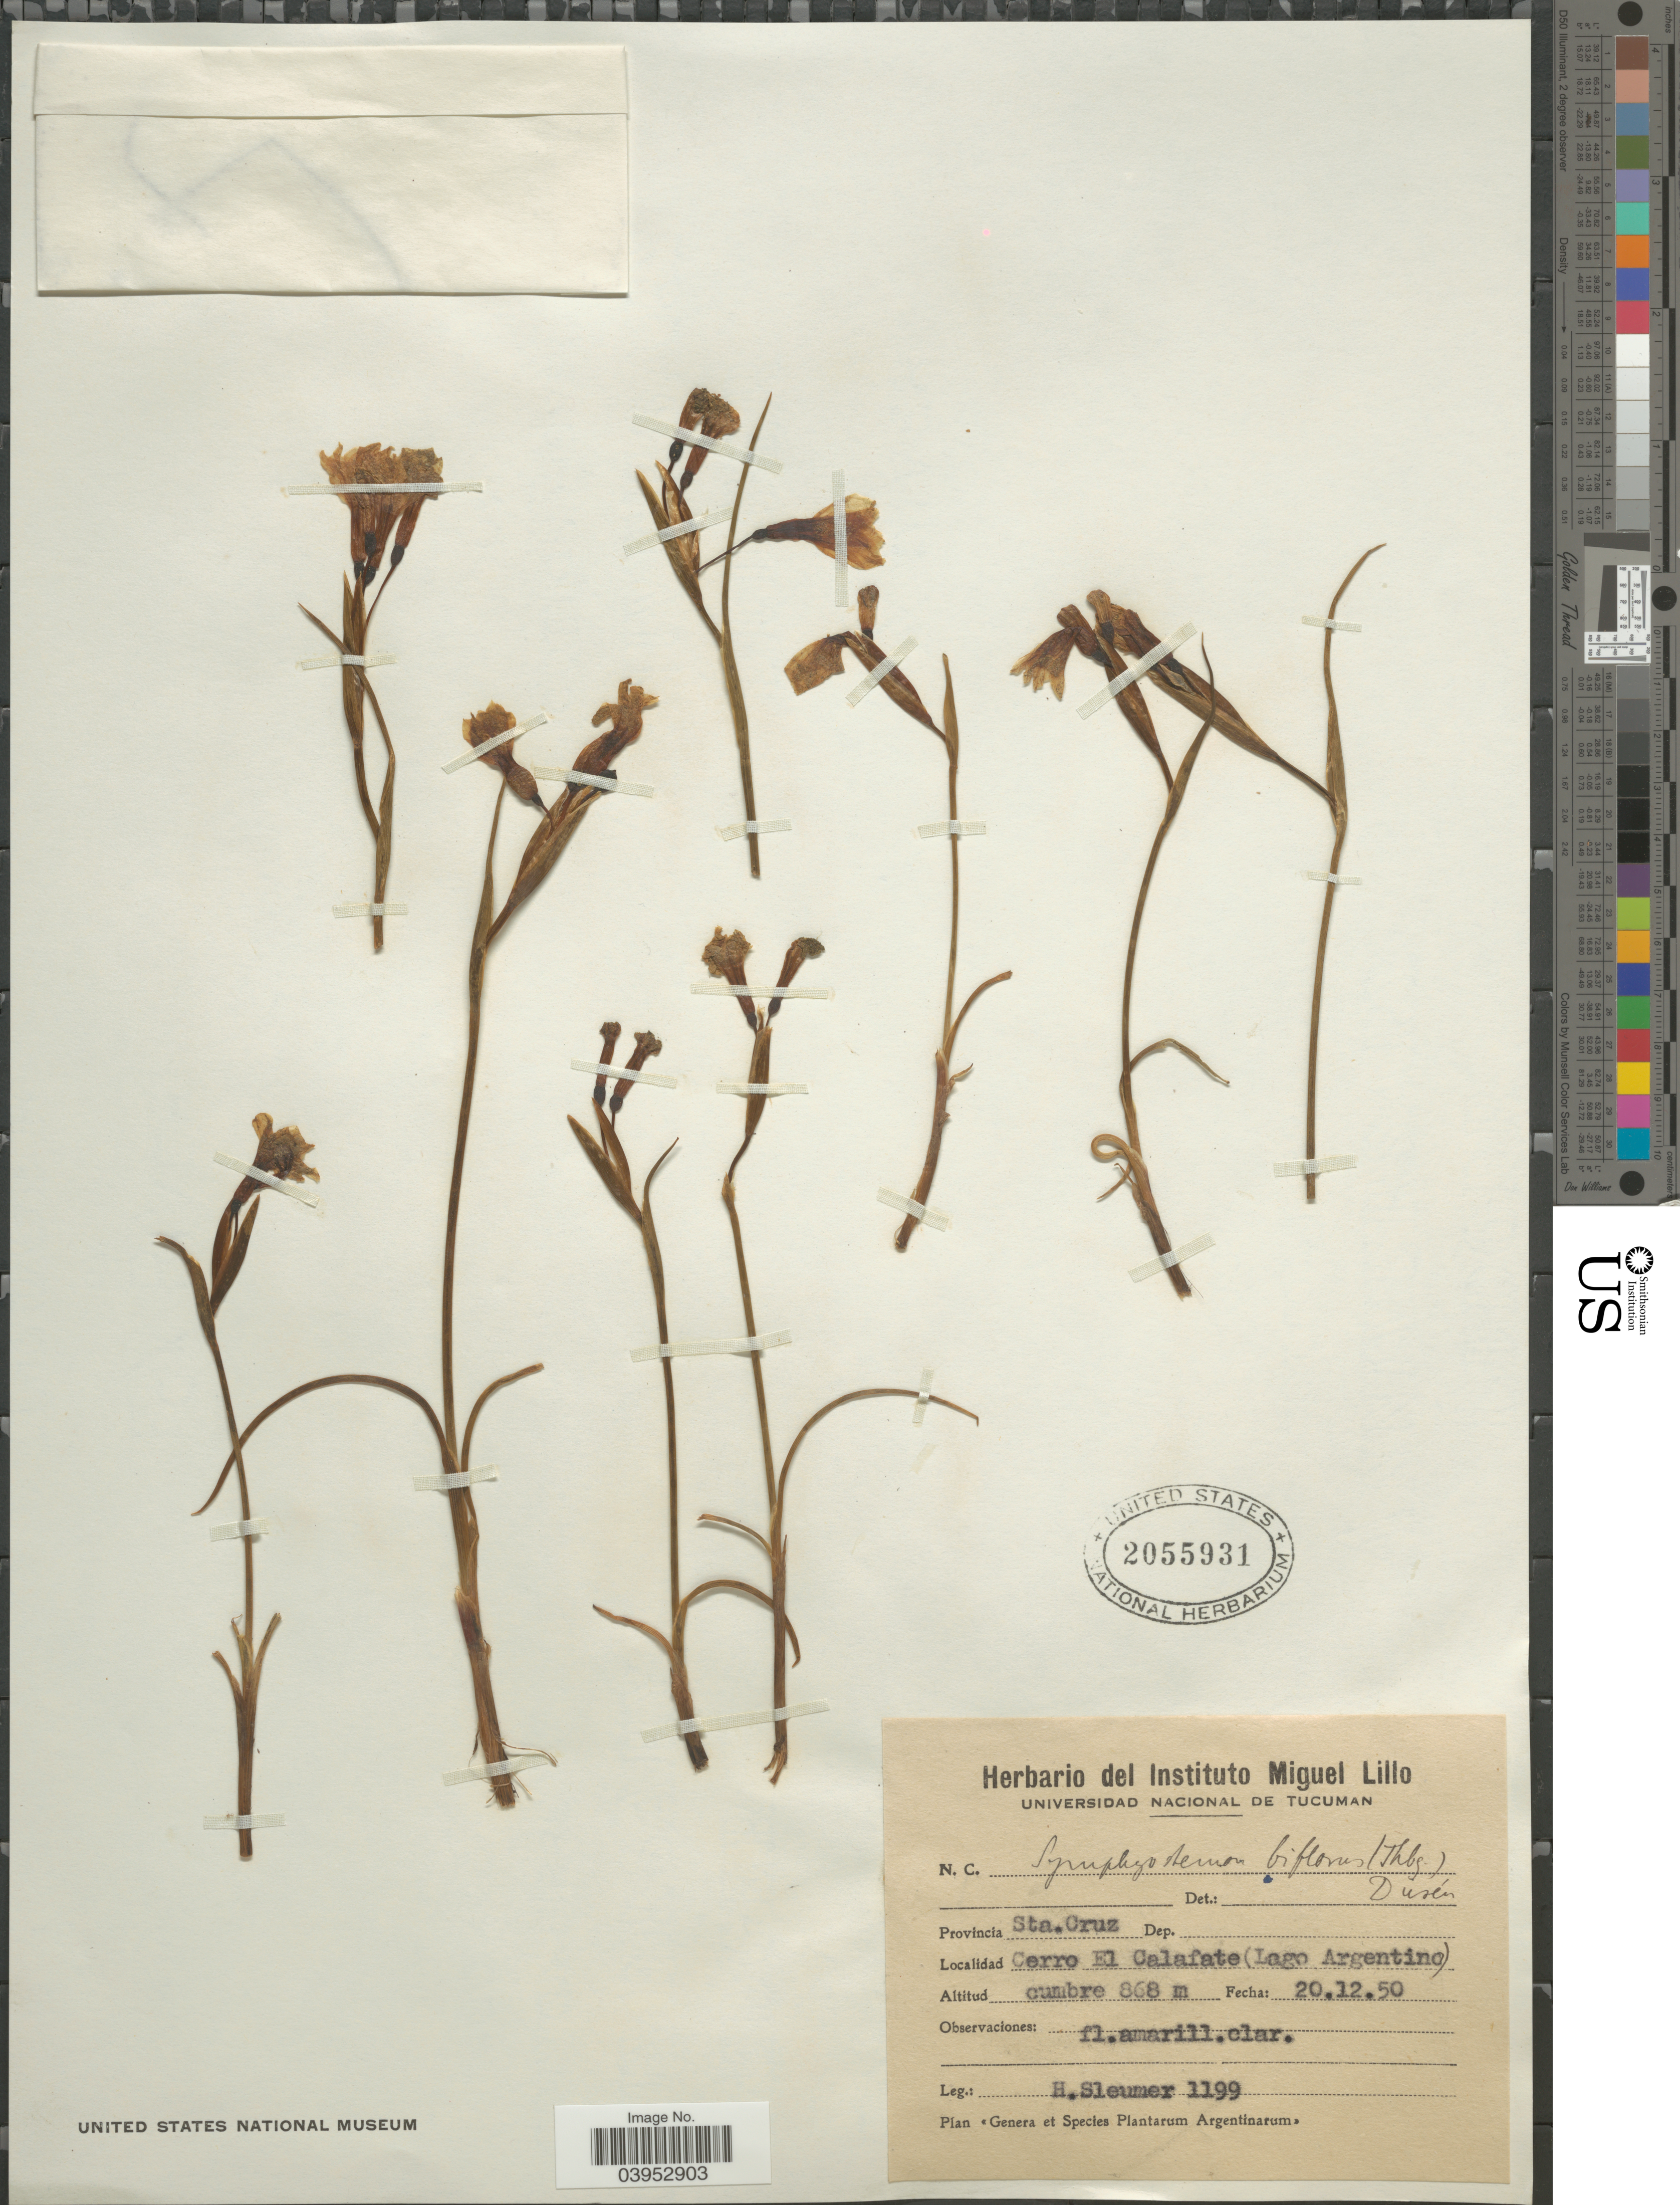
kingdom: Plantae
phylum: Tracheophyta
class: Liliopsida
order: Asparagales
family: Iridaceae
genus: Olsynium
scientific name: Olsynium lyckholmii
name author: (Dusén) Goldblatt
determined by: Strong, Mark T., (BOT), Smithsonian Institution - National Museum of Natural History (UNITED STATES)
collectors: H. O. Sleumer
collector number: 1199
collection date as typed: Transcribed d/m/y: 20/12/50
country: Argentina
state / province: Santa Cruz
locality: Cerro El Calafate (Lago Argentino).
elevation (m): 868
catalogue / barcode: US 2055931